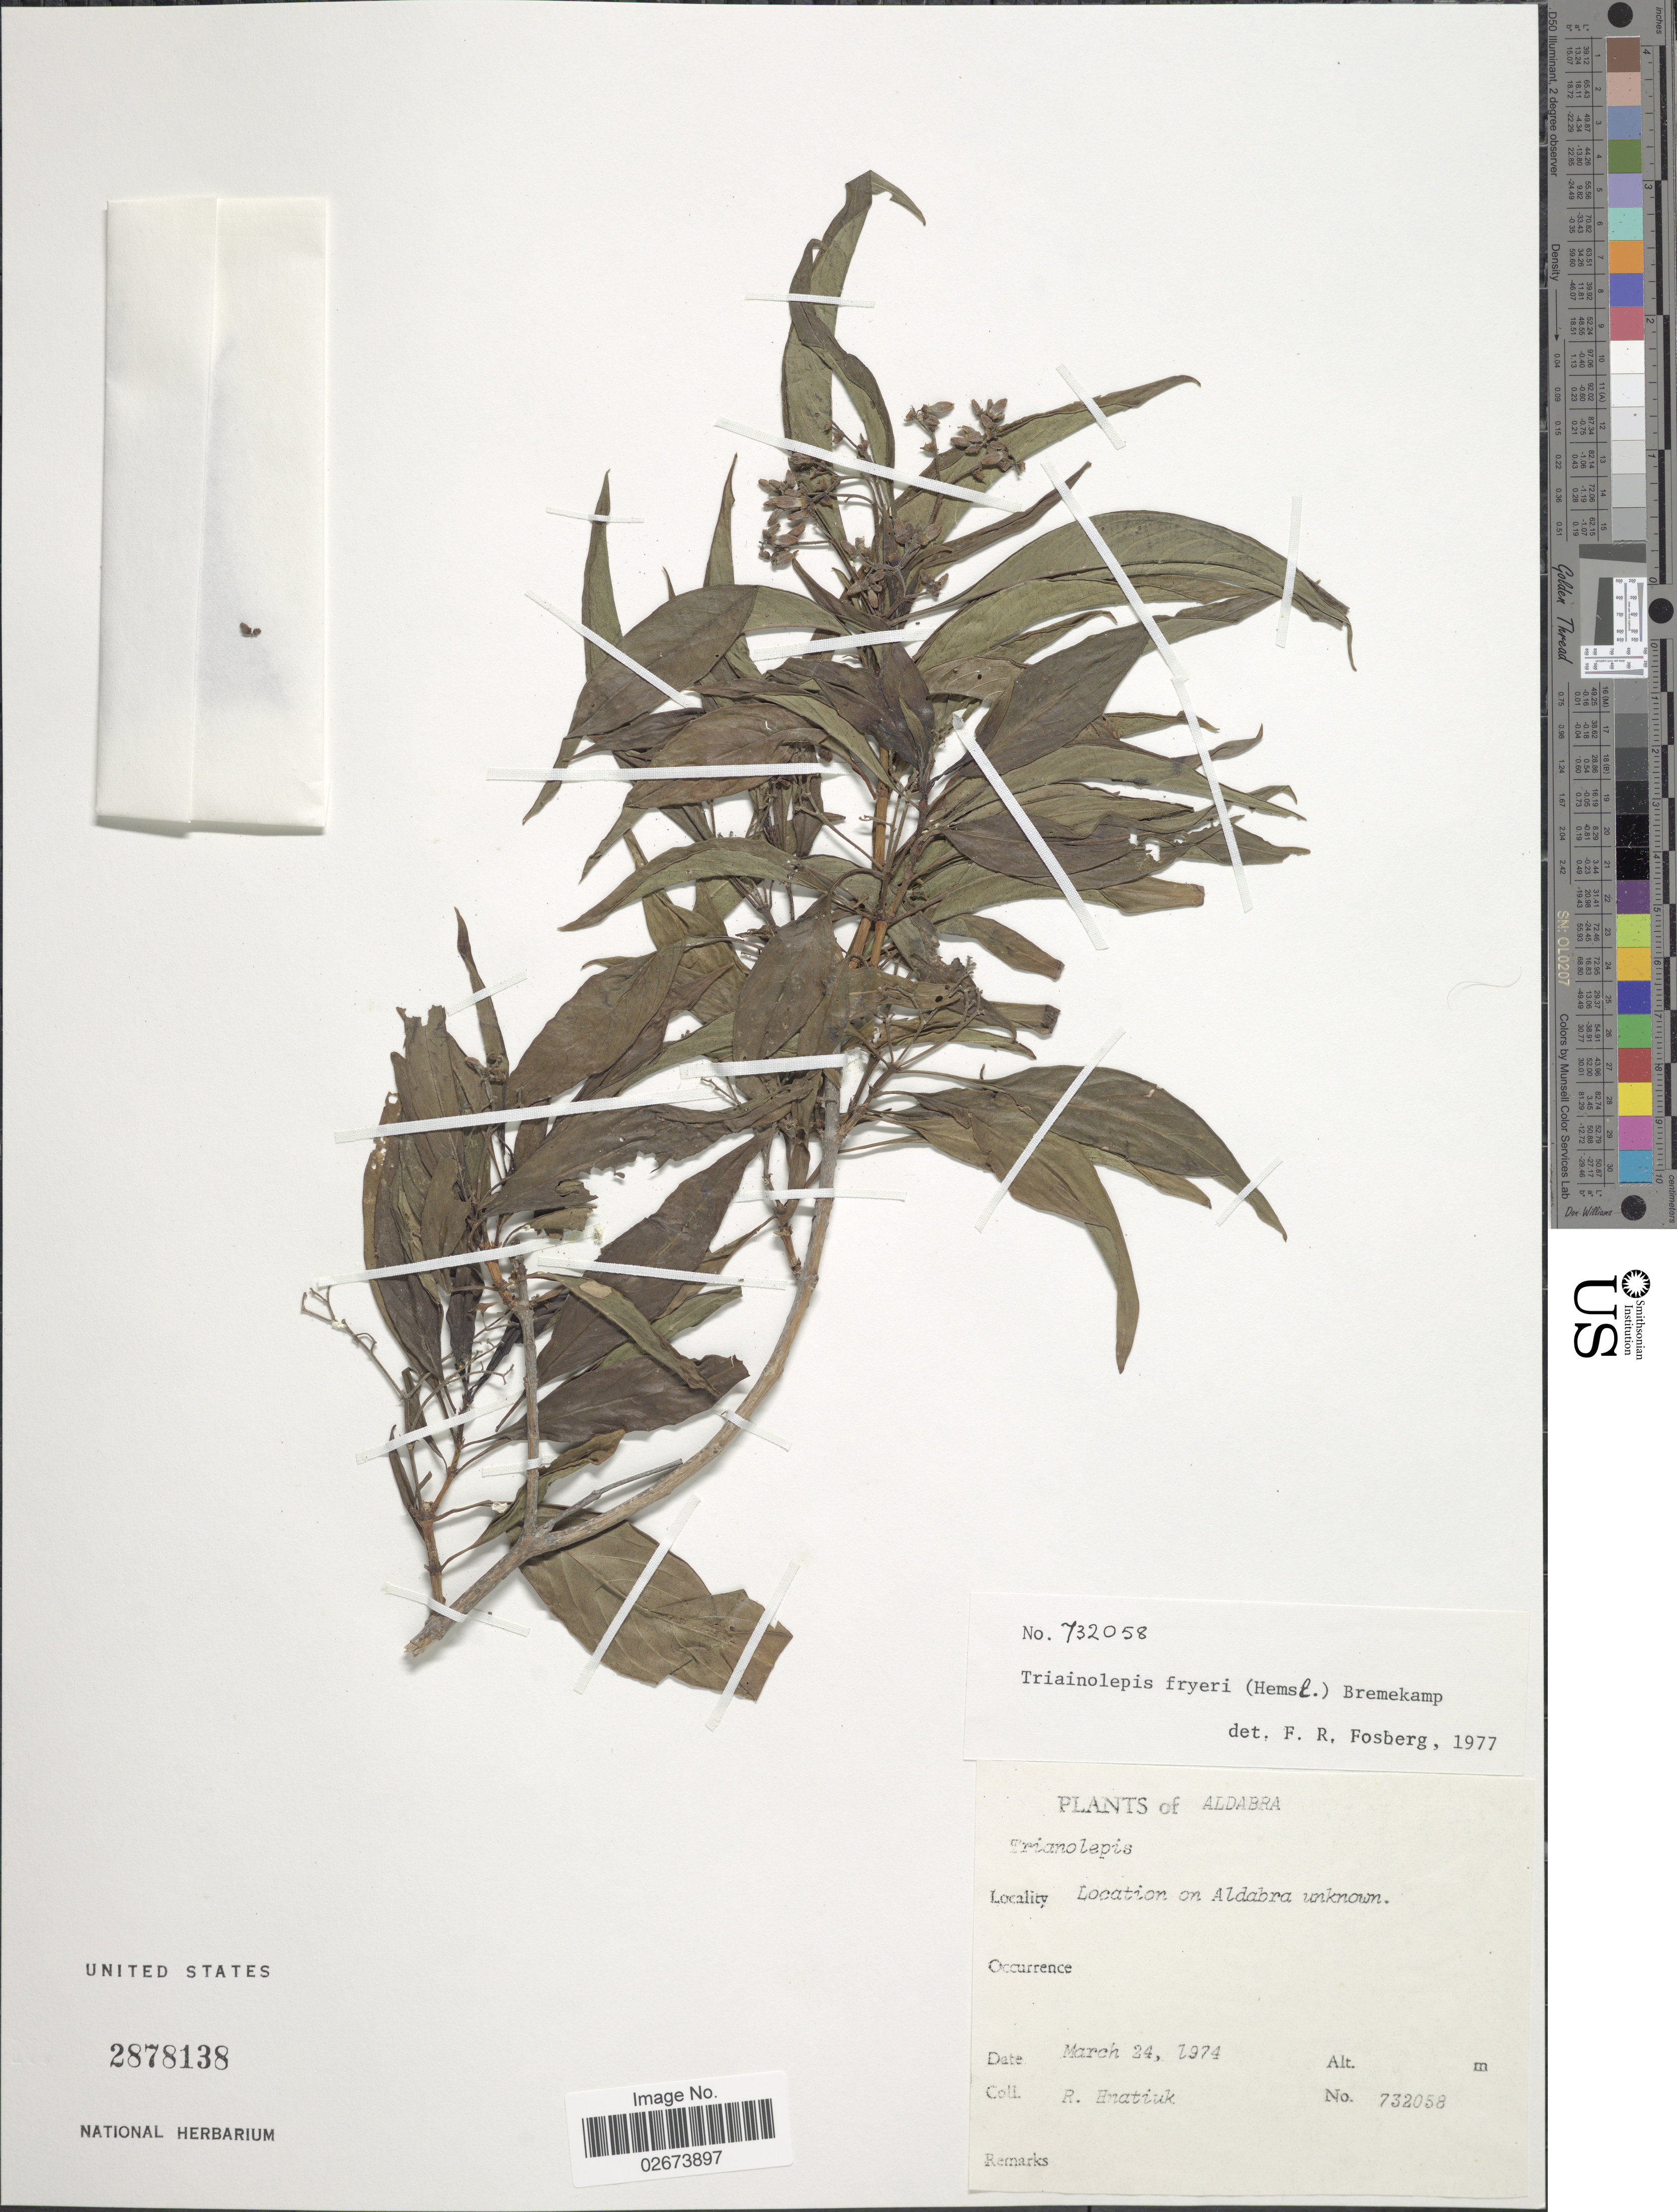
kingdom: Plantae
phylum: Tracheophyta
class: Magnoliopsida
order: Gentianales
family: Rubiaceae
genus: Triainolepis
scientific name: Triainolepis fryeri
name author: (Hemsl.) Bremek.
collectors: R. Hnatiuk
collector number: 732058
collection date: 1974-03-24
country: Seychelles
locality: Aldabra. Location on Aldabra unknown.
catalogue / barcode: US 2878138